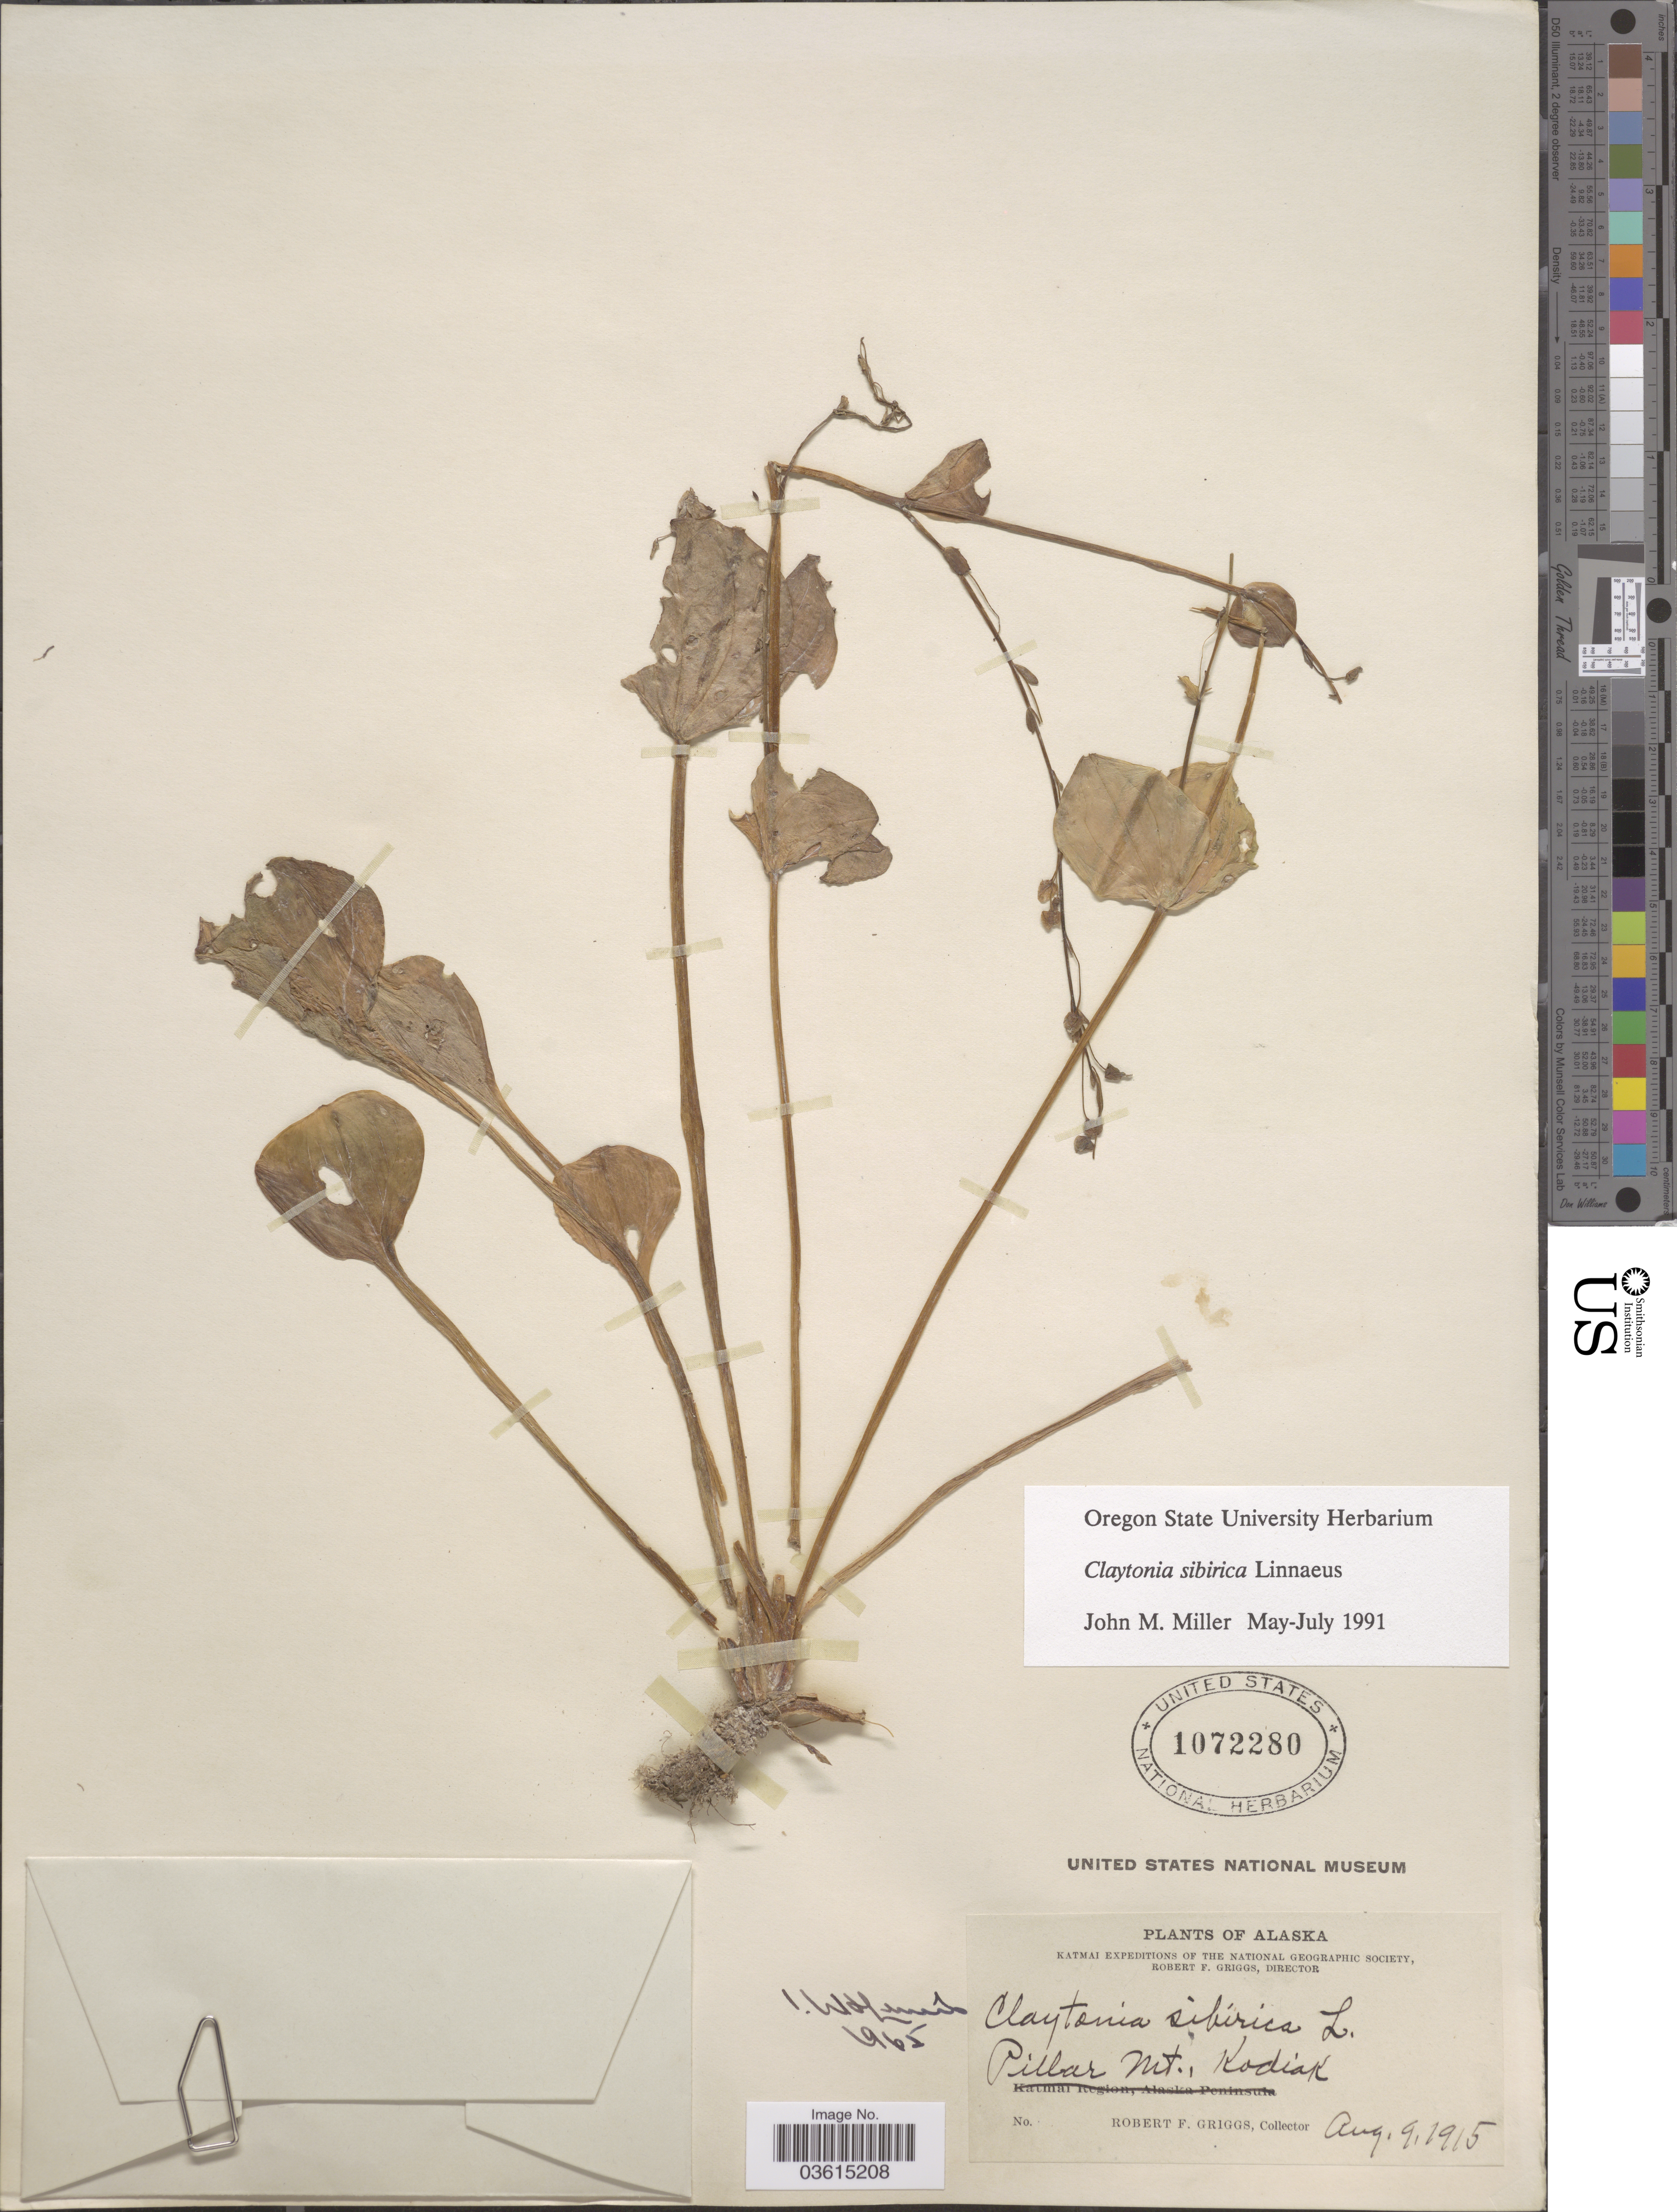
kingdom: Plantae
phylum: Tracheophyta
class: Magnoliopsida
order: Caryophyllales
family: Montiaceae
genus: Claytonia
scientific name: Claytonia sibirica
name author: L.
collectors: R. F. Griggs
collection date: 1915-08-09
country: United States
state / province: Alaska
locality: Pillar Mt., Kodiak.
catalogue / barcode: US 1072280